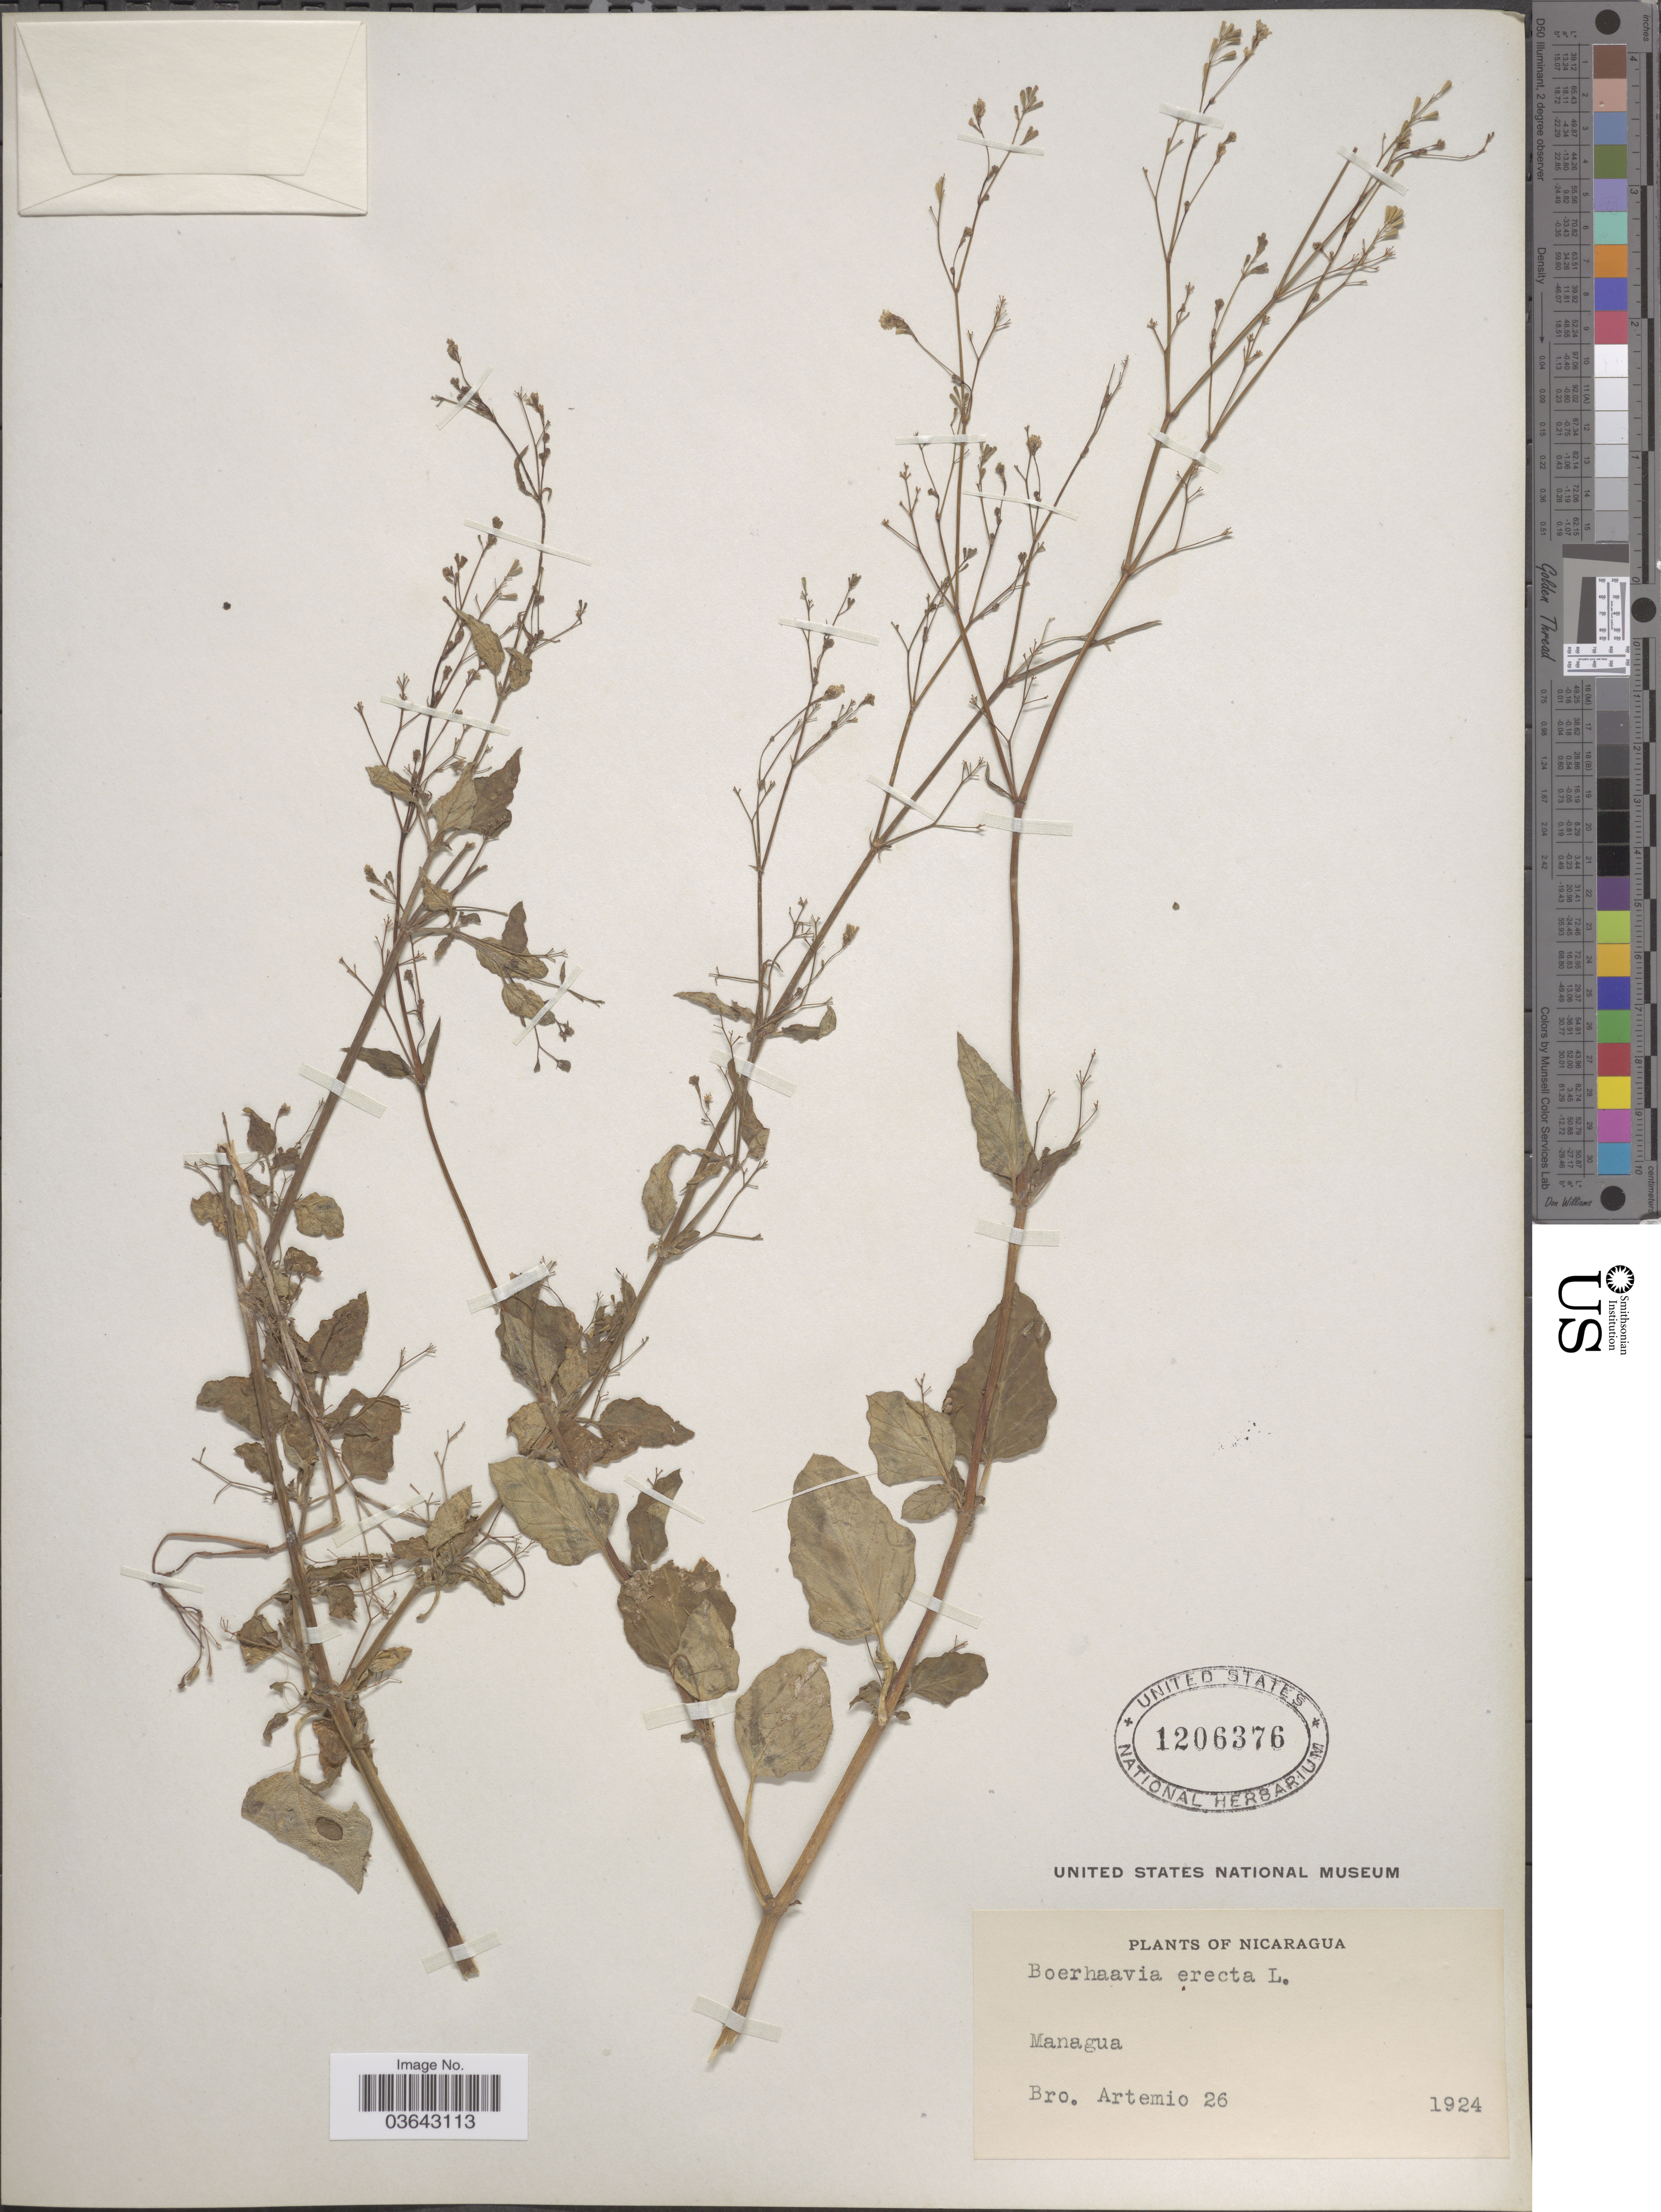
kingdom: Plantae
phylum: Tracheophyta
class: Magnoliopsida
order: Caryophyllales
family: Nyctaginaceae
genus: Boerhavia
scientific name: Boerhavia erecta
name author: L.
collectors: B. Artemio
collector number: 26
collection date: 1924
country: Nicaragua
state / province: Managua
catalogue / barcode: US 1206376